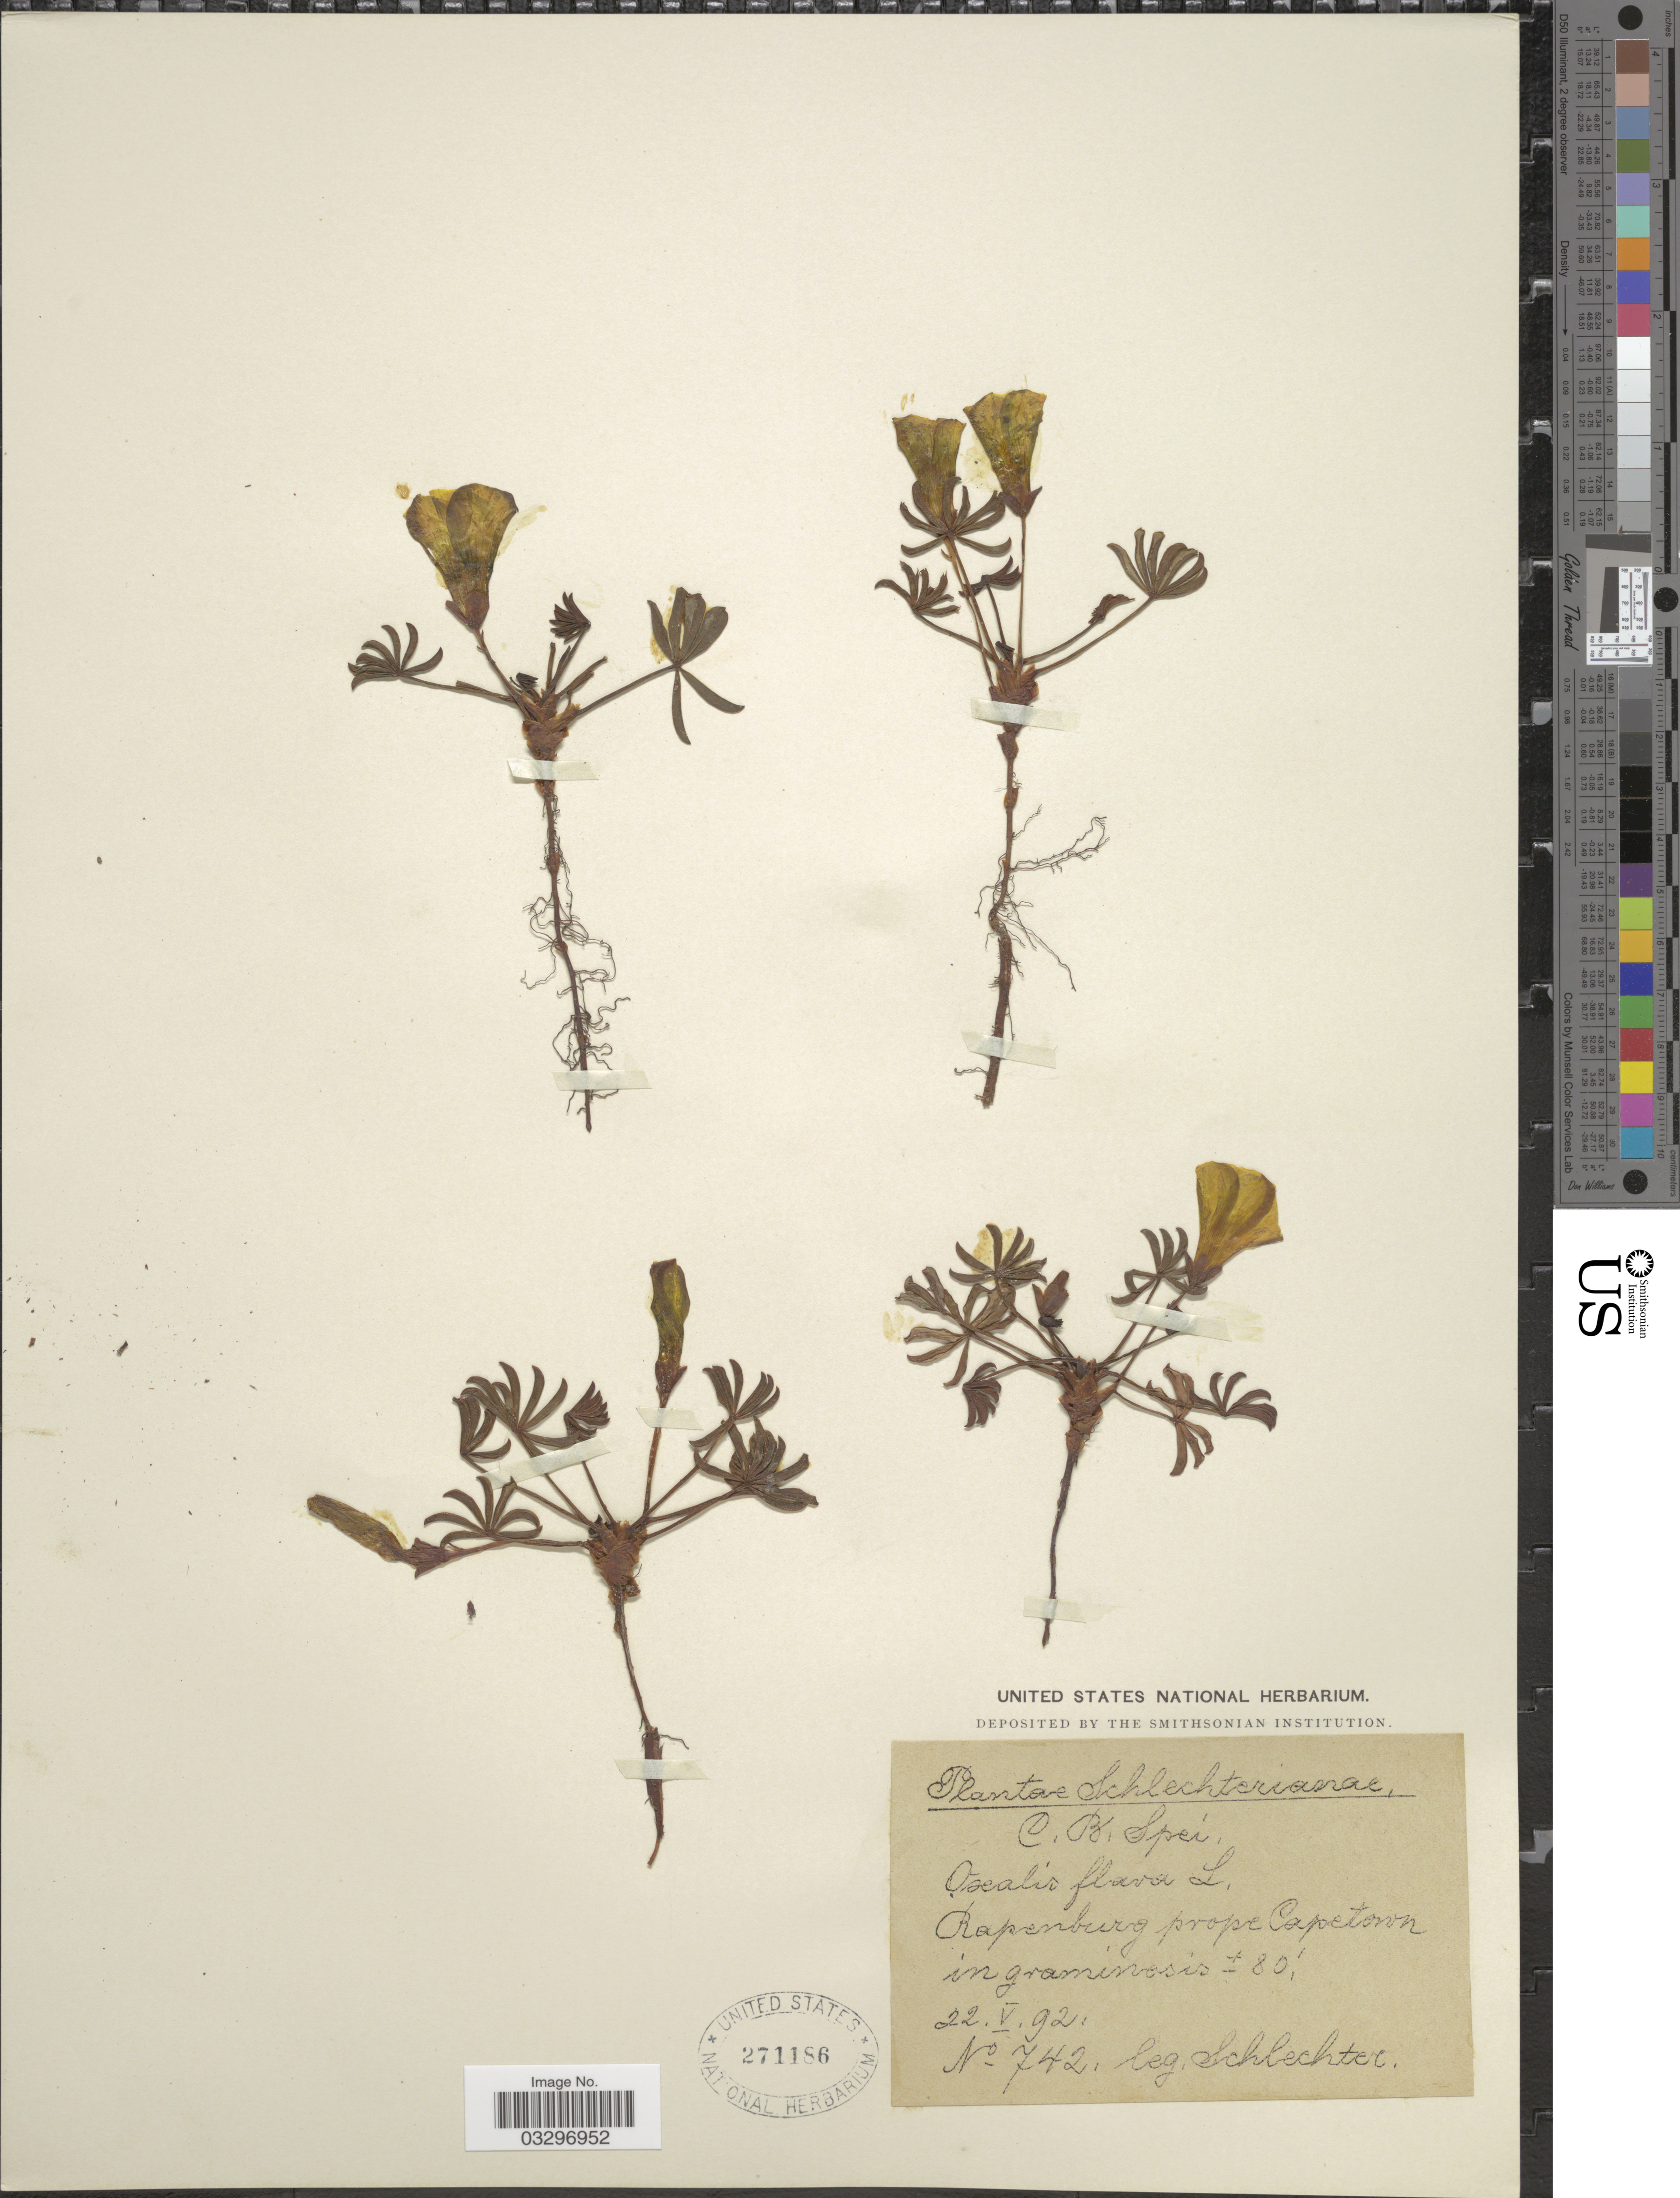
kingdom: Plantae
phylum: Tracheophyta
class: Magnoliopsida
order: Oxalidales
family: Oxalidaceae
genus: Oxalis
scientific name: Oxalis flava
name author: L.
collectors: Schlechter, --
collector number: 742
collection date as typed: Transcribed d/m/y: 22/5/92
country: South Africa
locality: Rapenburg prope Capetown in graminosis.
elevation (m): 24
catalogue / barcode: US 271186